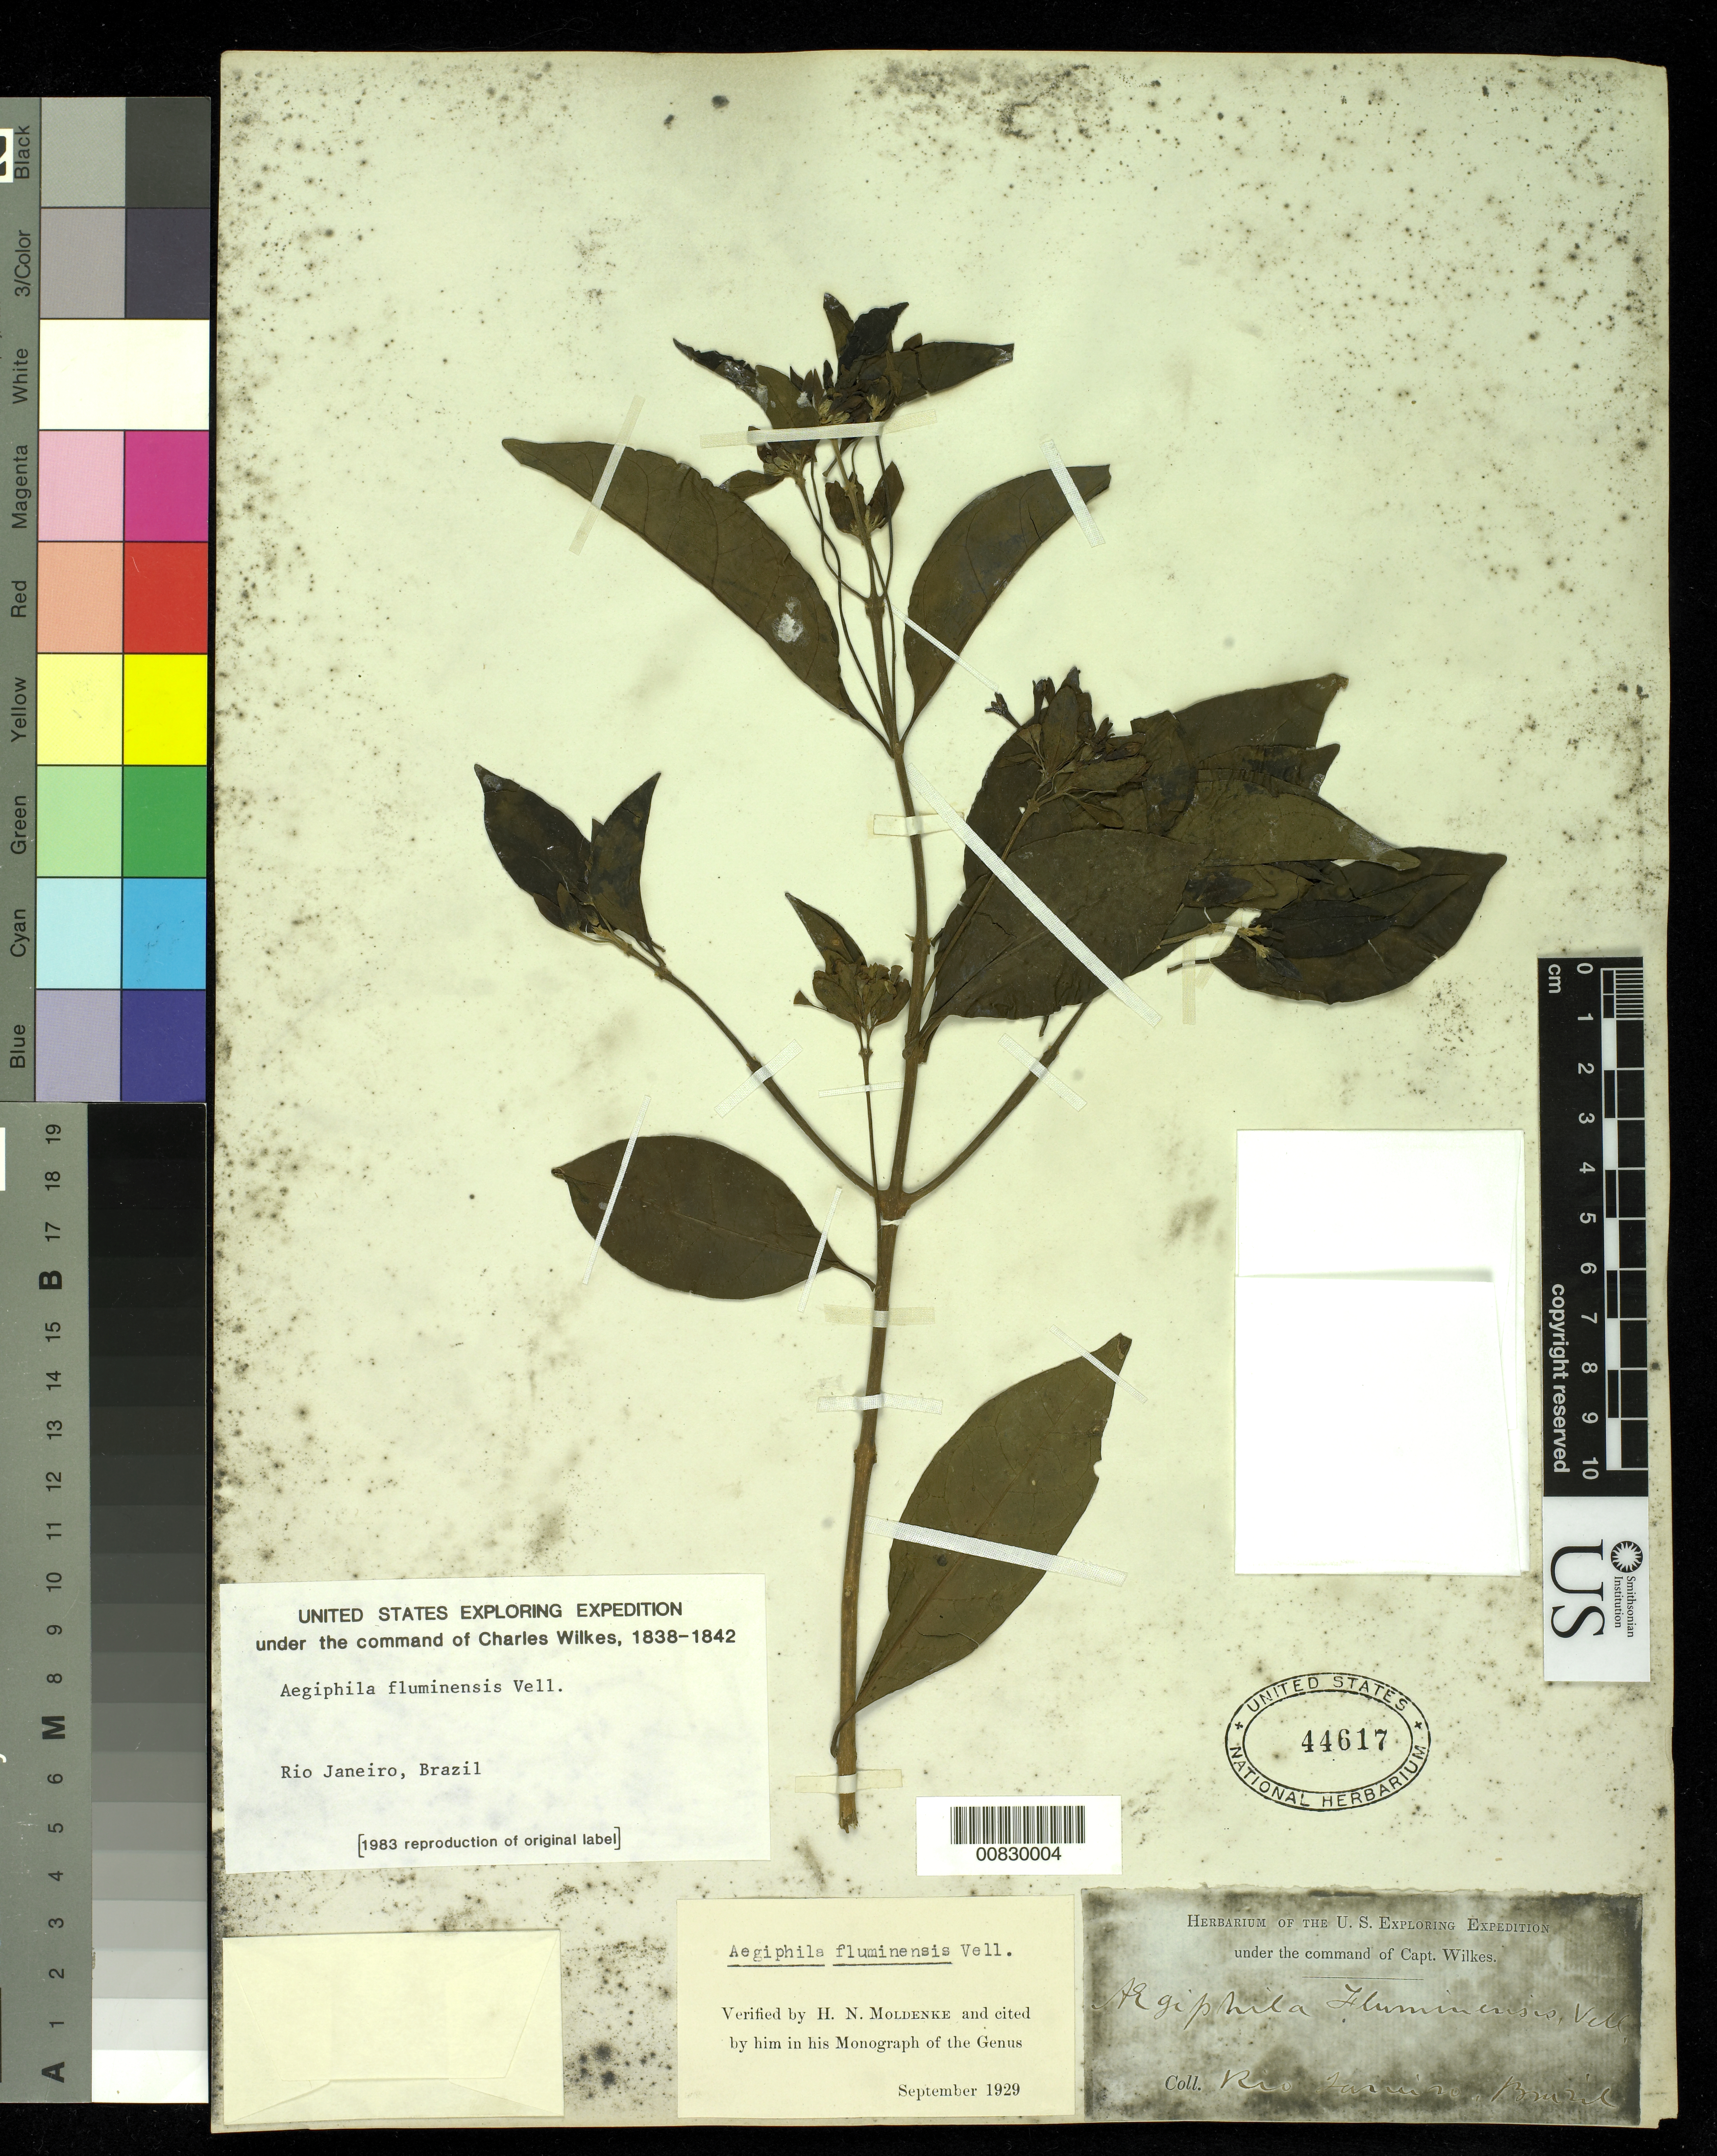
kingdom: Plantae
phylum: Tracheophyta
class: Magnoliopsida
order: Lamiales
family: Lamiaceae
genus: Aegiphila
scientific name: Aegiphila fluminensis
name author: Vell.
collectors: Wilkes Explor. Exped.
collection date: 1838/1842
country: Brazil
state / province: Rio de Janeiro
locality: Rio Janeiro, Brazil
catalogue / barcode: US 44617